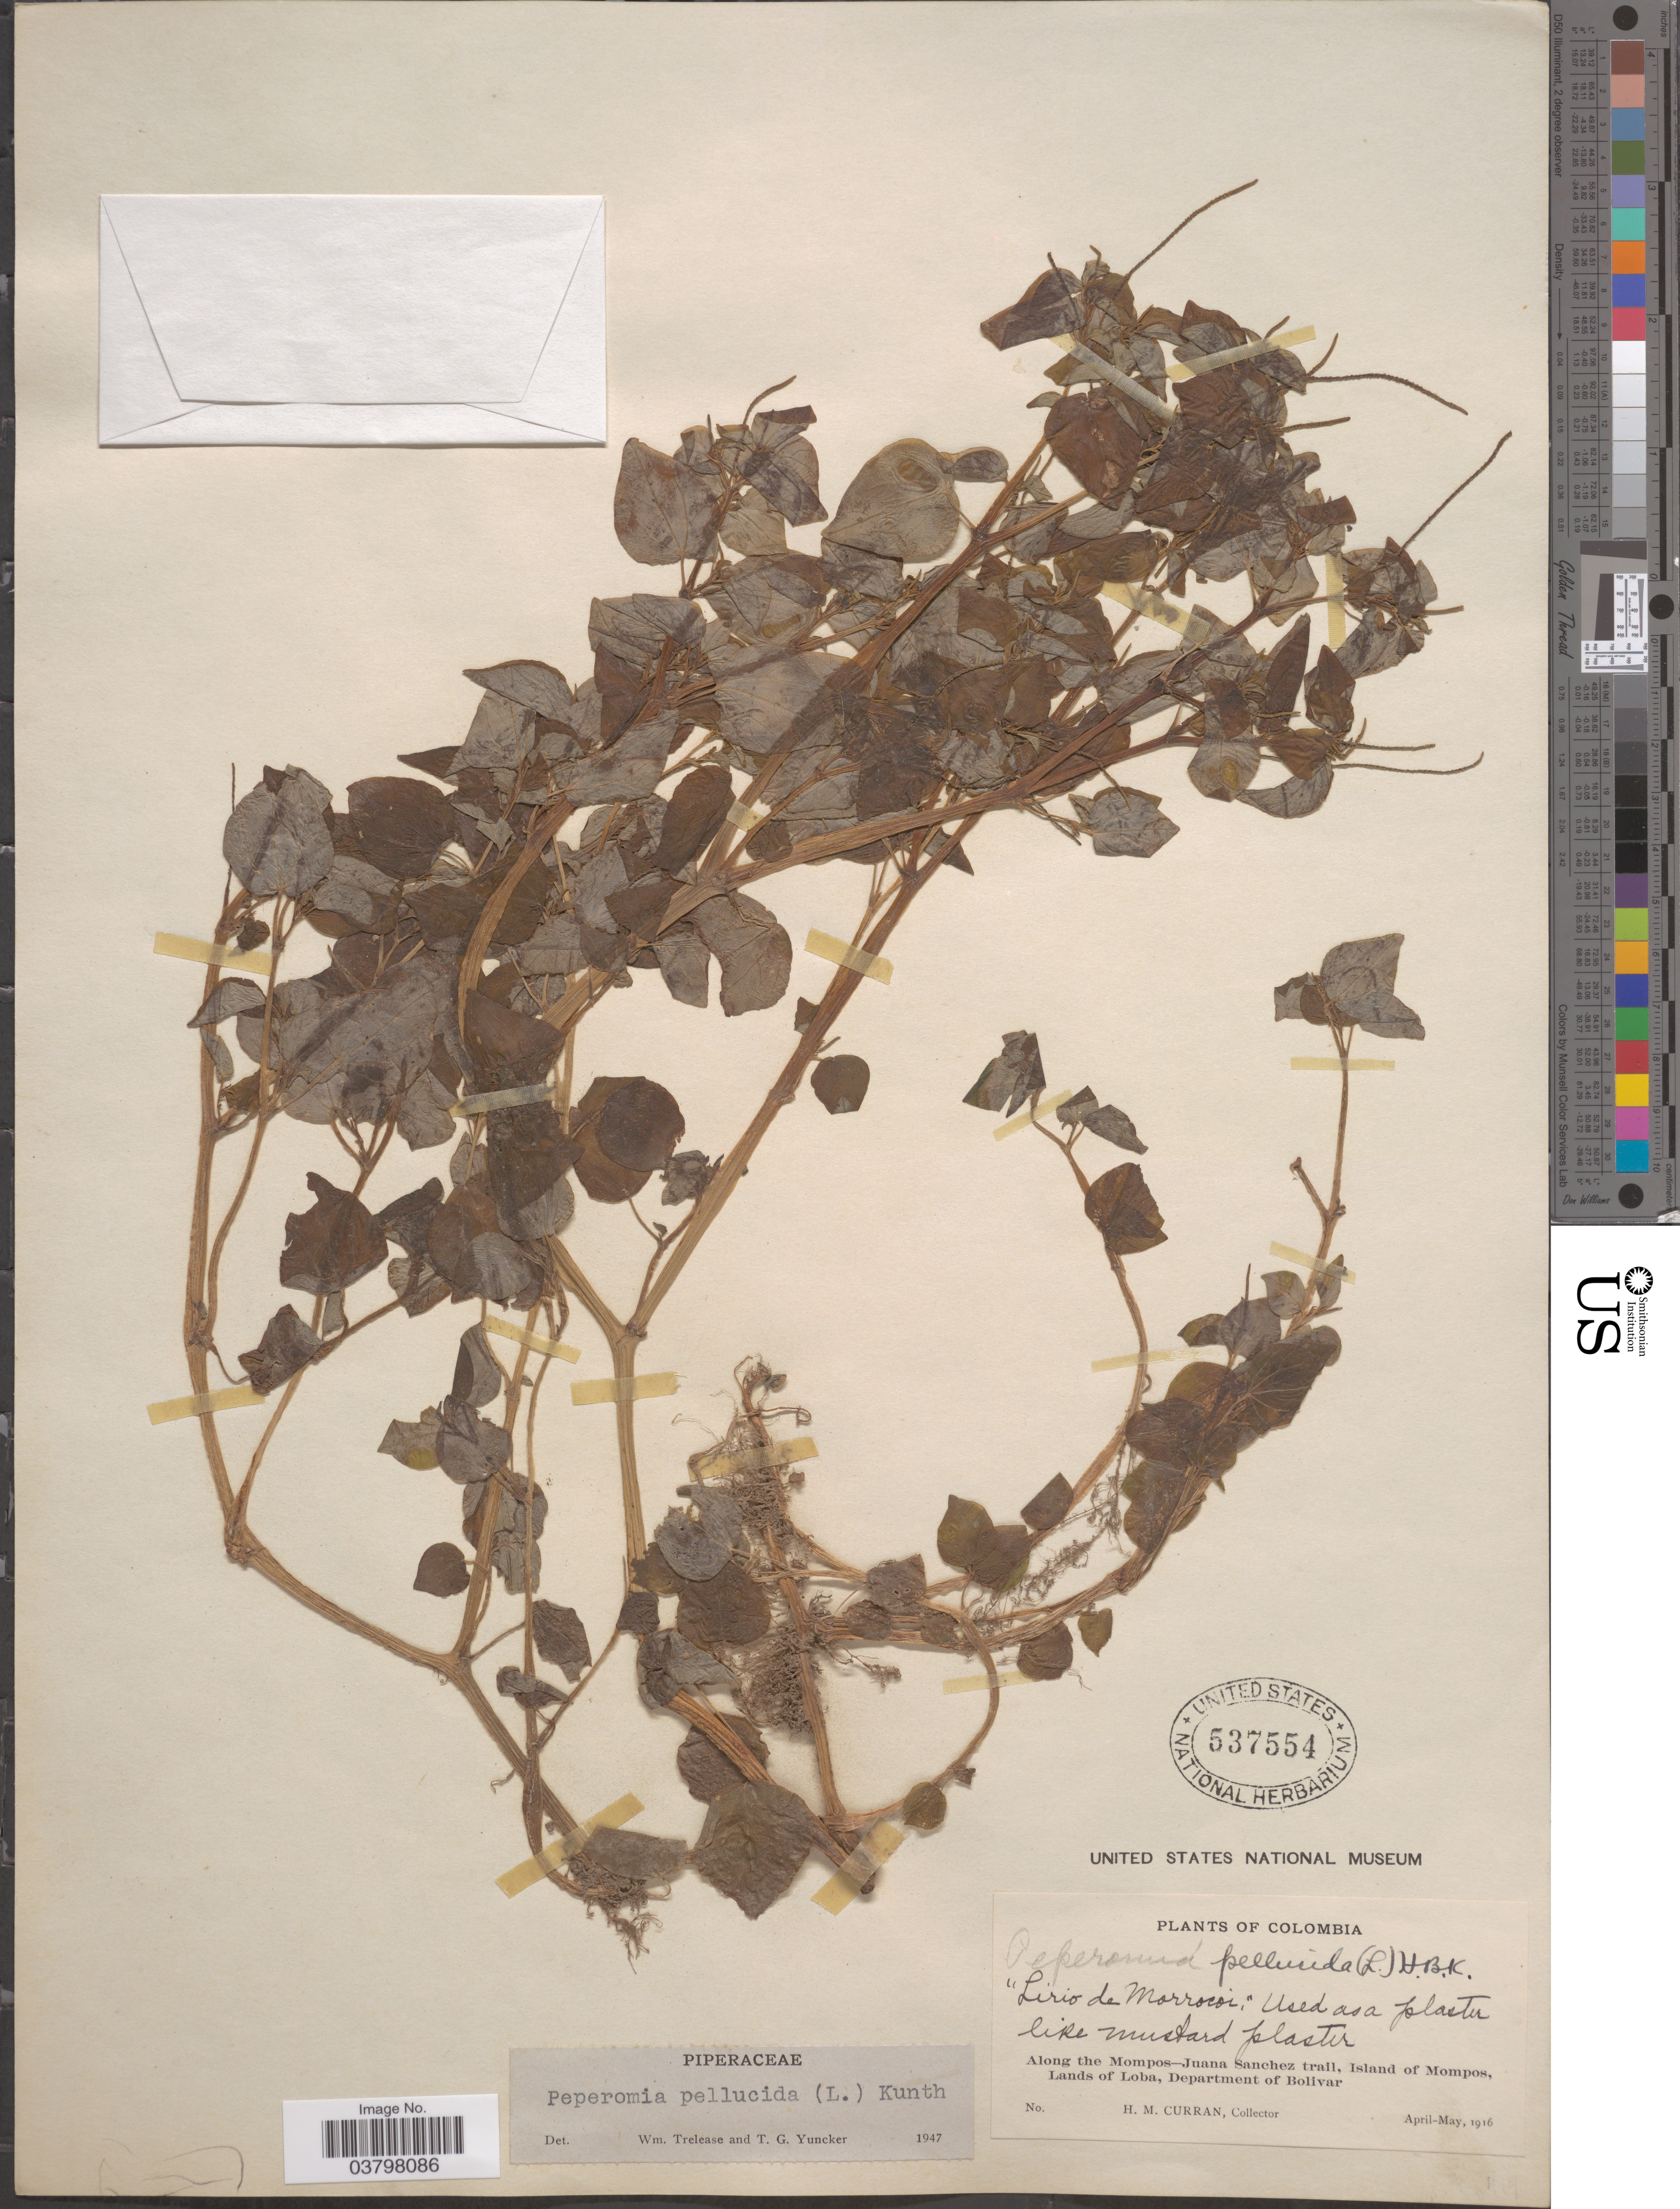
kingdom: Plantae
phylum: Tracheophyta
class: Magnoliopsida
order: Piperales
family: Piperaceae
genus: Peperomia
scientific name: Peperomia pellucida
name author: (L.) Kunth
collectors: H. M. Curran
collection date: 1916-04/1916-05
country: Colombia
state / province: Bolívar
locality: Along the Mompos-Juana Sanchez trail, Island of Mompos, Lands of Loba, Department of Bolivar.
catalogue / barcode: US 537554